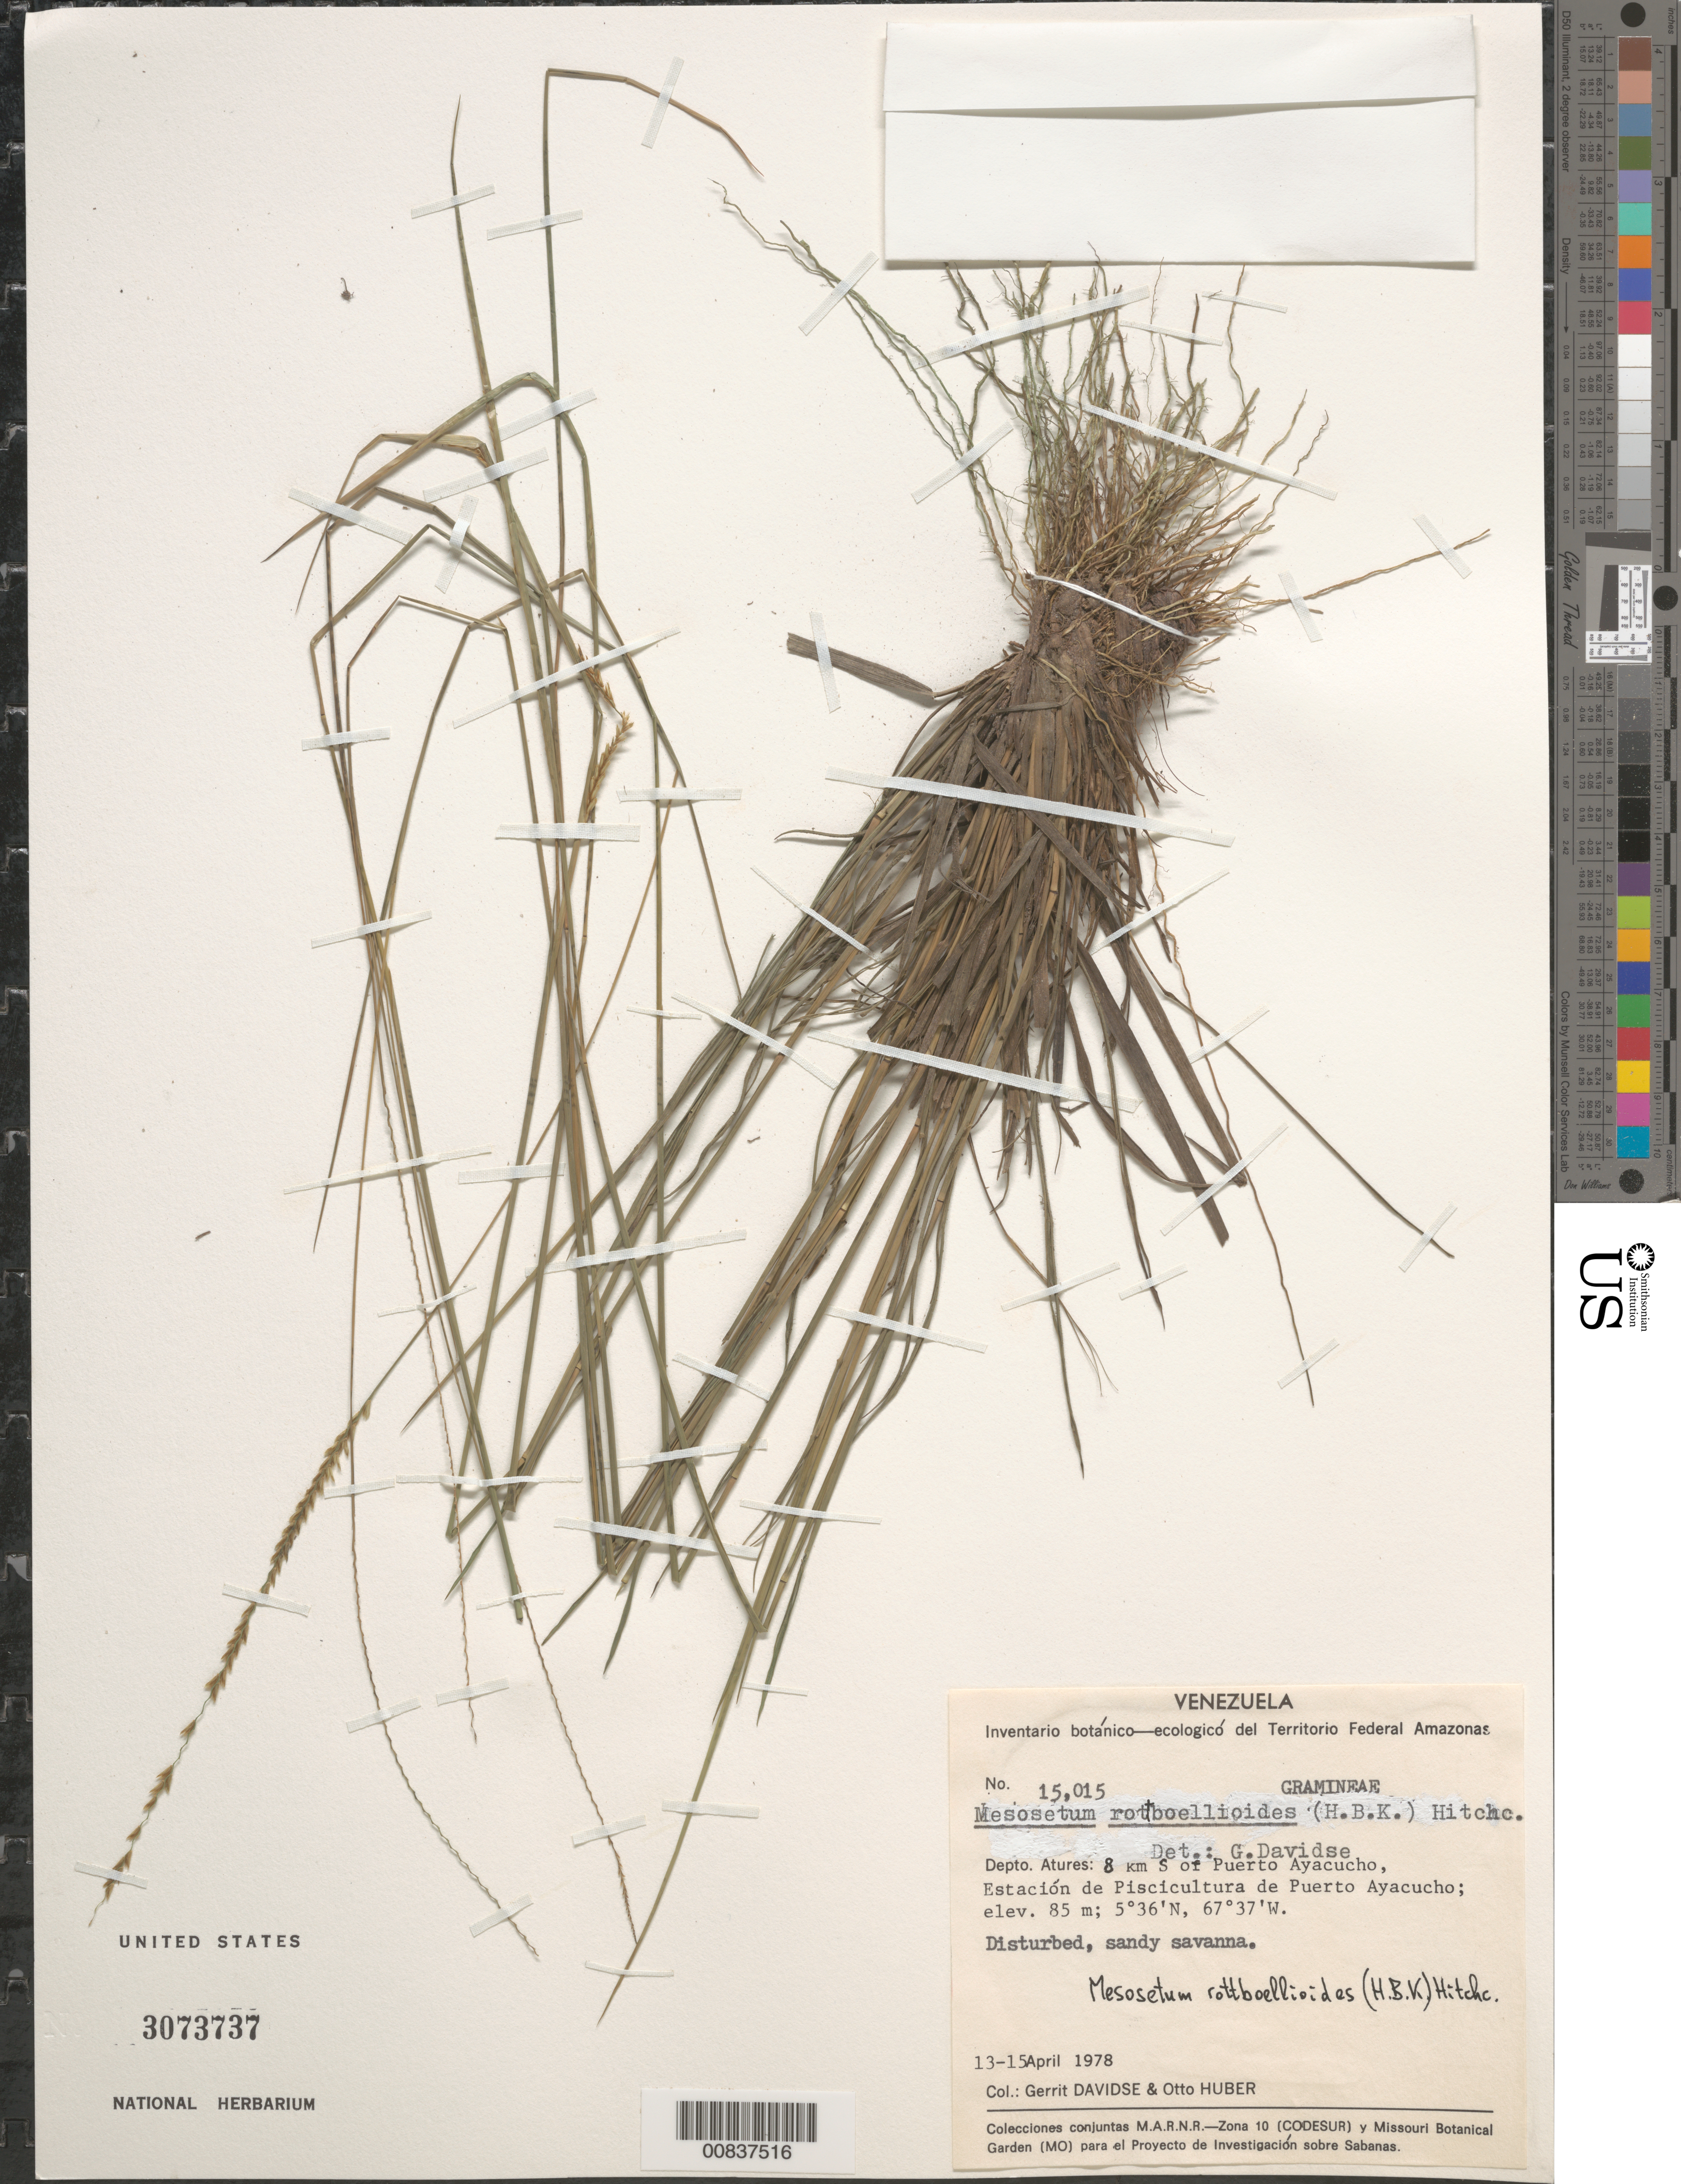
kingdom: Plantae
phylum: Tracheophyta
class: Liliopsida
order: Poales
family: Poaceae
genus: Mesosetum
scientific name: Mesosetum rottboellioides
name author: (Kunth) Hitchc.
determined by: Davidse, Gerrit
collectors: G. Davidse & O. Huber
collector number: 15015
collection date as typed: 13-Apr-78 to 15-Apr-78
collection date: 1978-04-13/1978-04-15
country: Venezuela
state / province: Amazonas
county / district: Atures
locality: Puerto Ayacucho, 8 km S of, Estación de Piscicultura de Puerto Ayacucho, Río Orinoco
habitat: Disturbed, sandy savanna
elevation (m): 85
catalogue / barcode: US 3073737